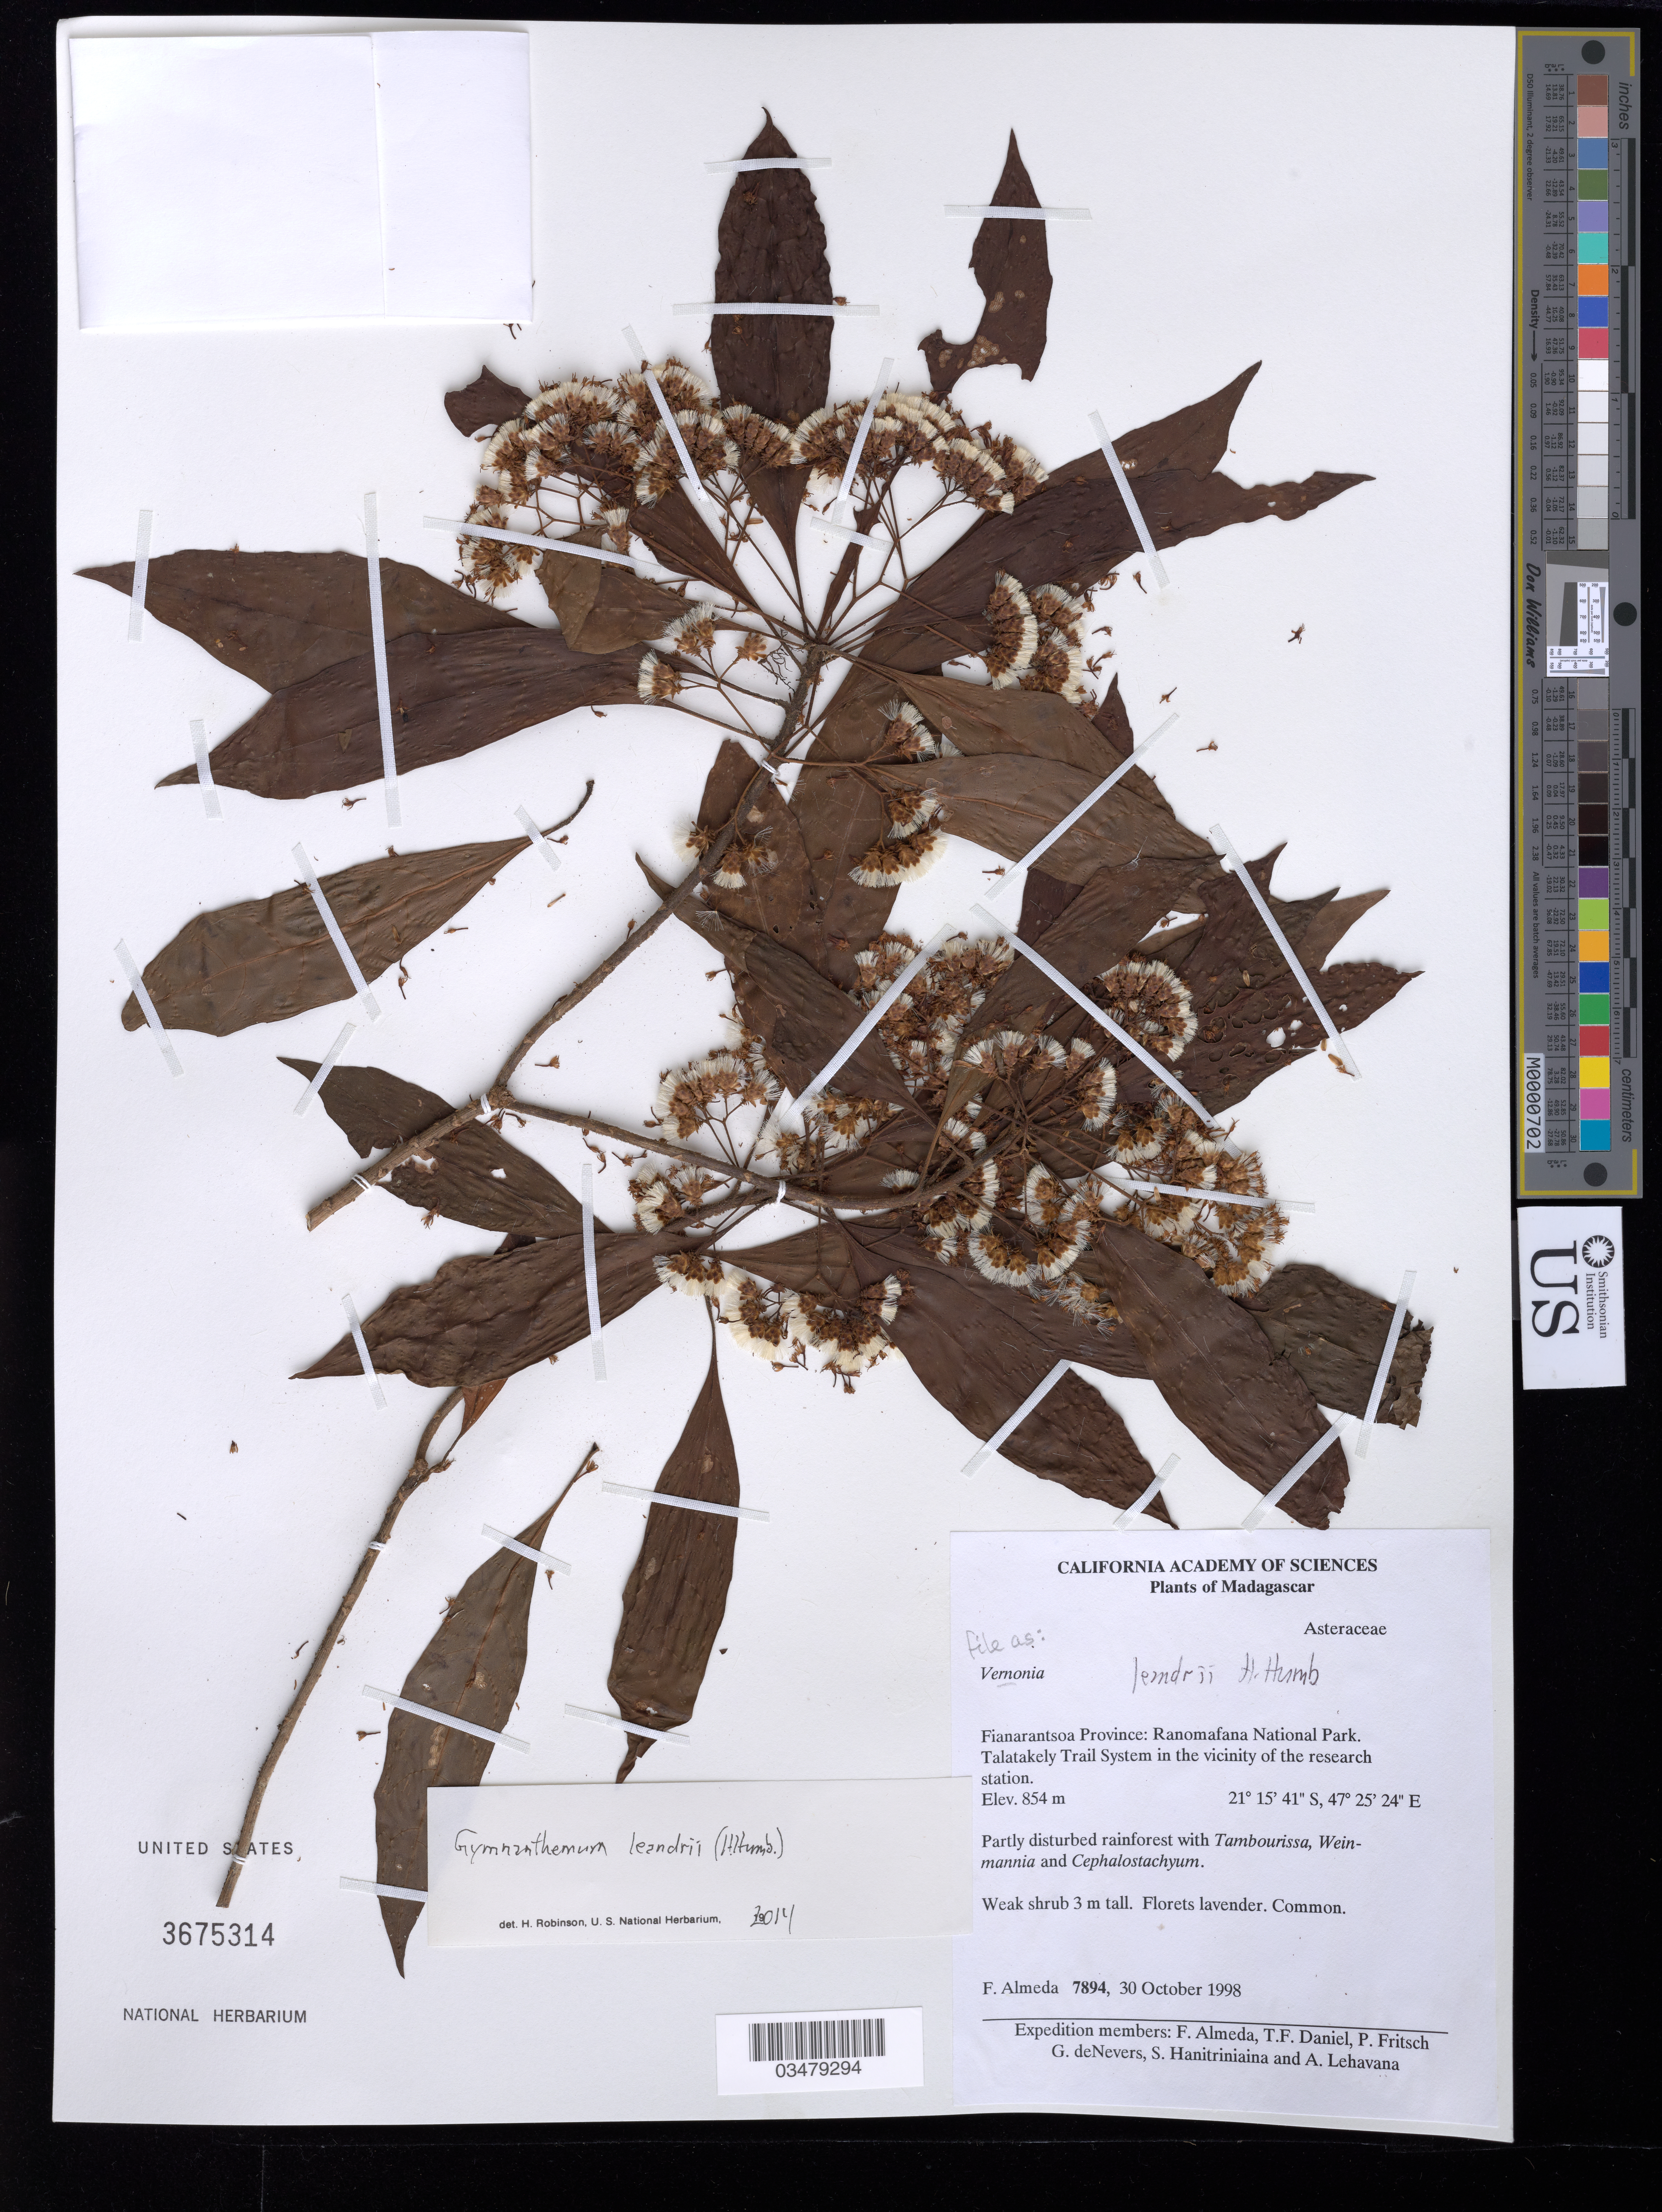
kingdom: Plantae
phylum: Tracheophyta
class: Magnoliopsida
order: Asterales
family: Asteraceae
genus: Vernonia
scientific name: Vernonia leandrii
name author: Humb.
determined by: Robinson, Harold E., (US)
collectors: F. Almeda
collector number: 7894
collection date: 1998-10-30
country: Madagascar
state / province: Haute Matsiatra / Vatovavy Fitovinany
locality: Ranomafana National Park, Talatakely Trail System - the FF trail between the 500 and 1050 m marker enroute to the Cascada Sakaroa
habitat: Partly disturbed rainforest.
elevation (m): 869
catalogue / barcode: US 3675314